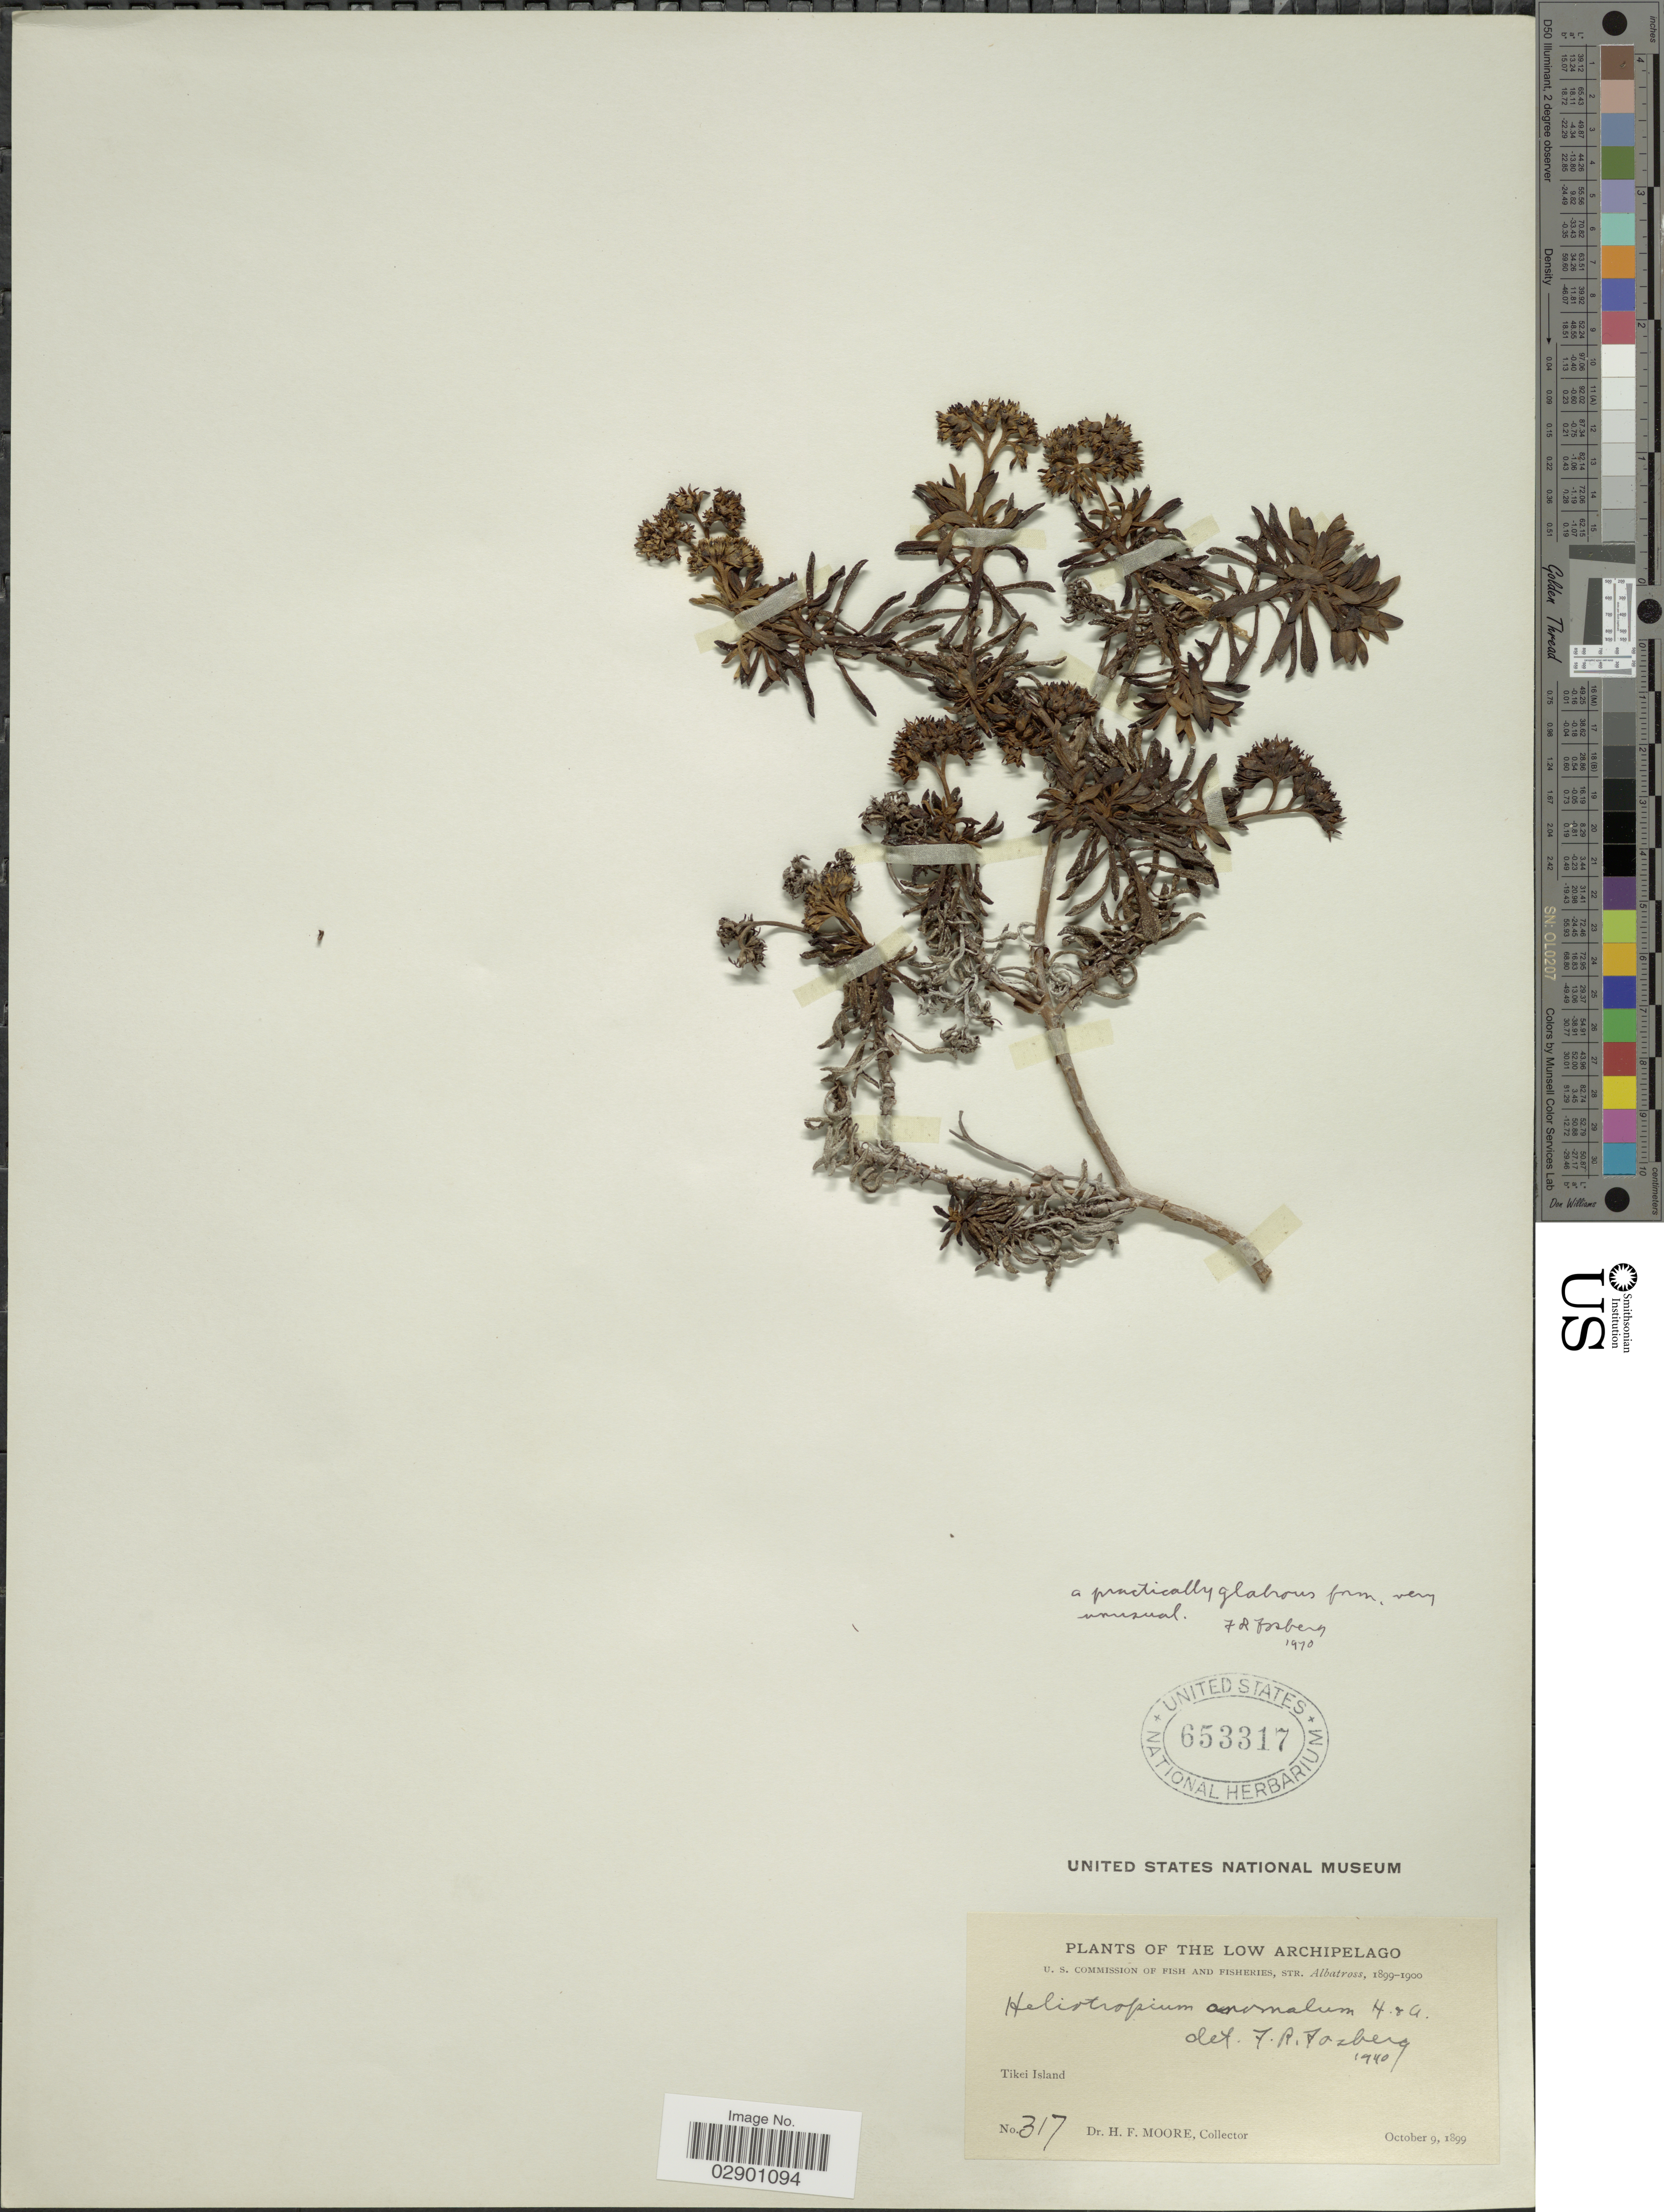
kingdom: Plantae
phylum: Tracheophyta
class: Magnoliopsida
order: Boraginales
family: Heliotropiaceae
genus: Heliotropium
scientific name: Heliotropium anomalum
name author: Hook. & Arn.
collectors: H. F. Moore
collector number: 317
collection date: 1899-10-09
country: French Polynesia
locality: The Low Archipelago. Tikei Island.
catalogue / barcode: US 653317